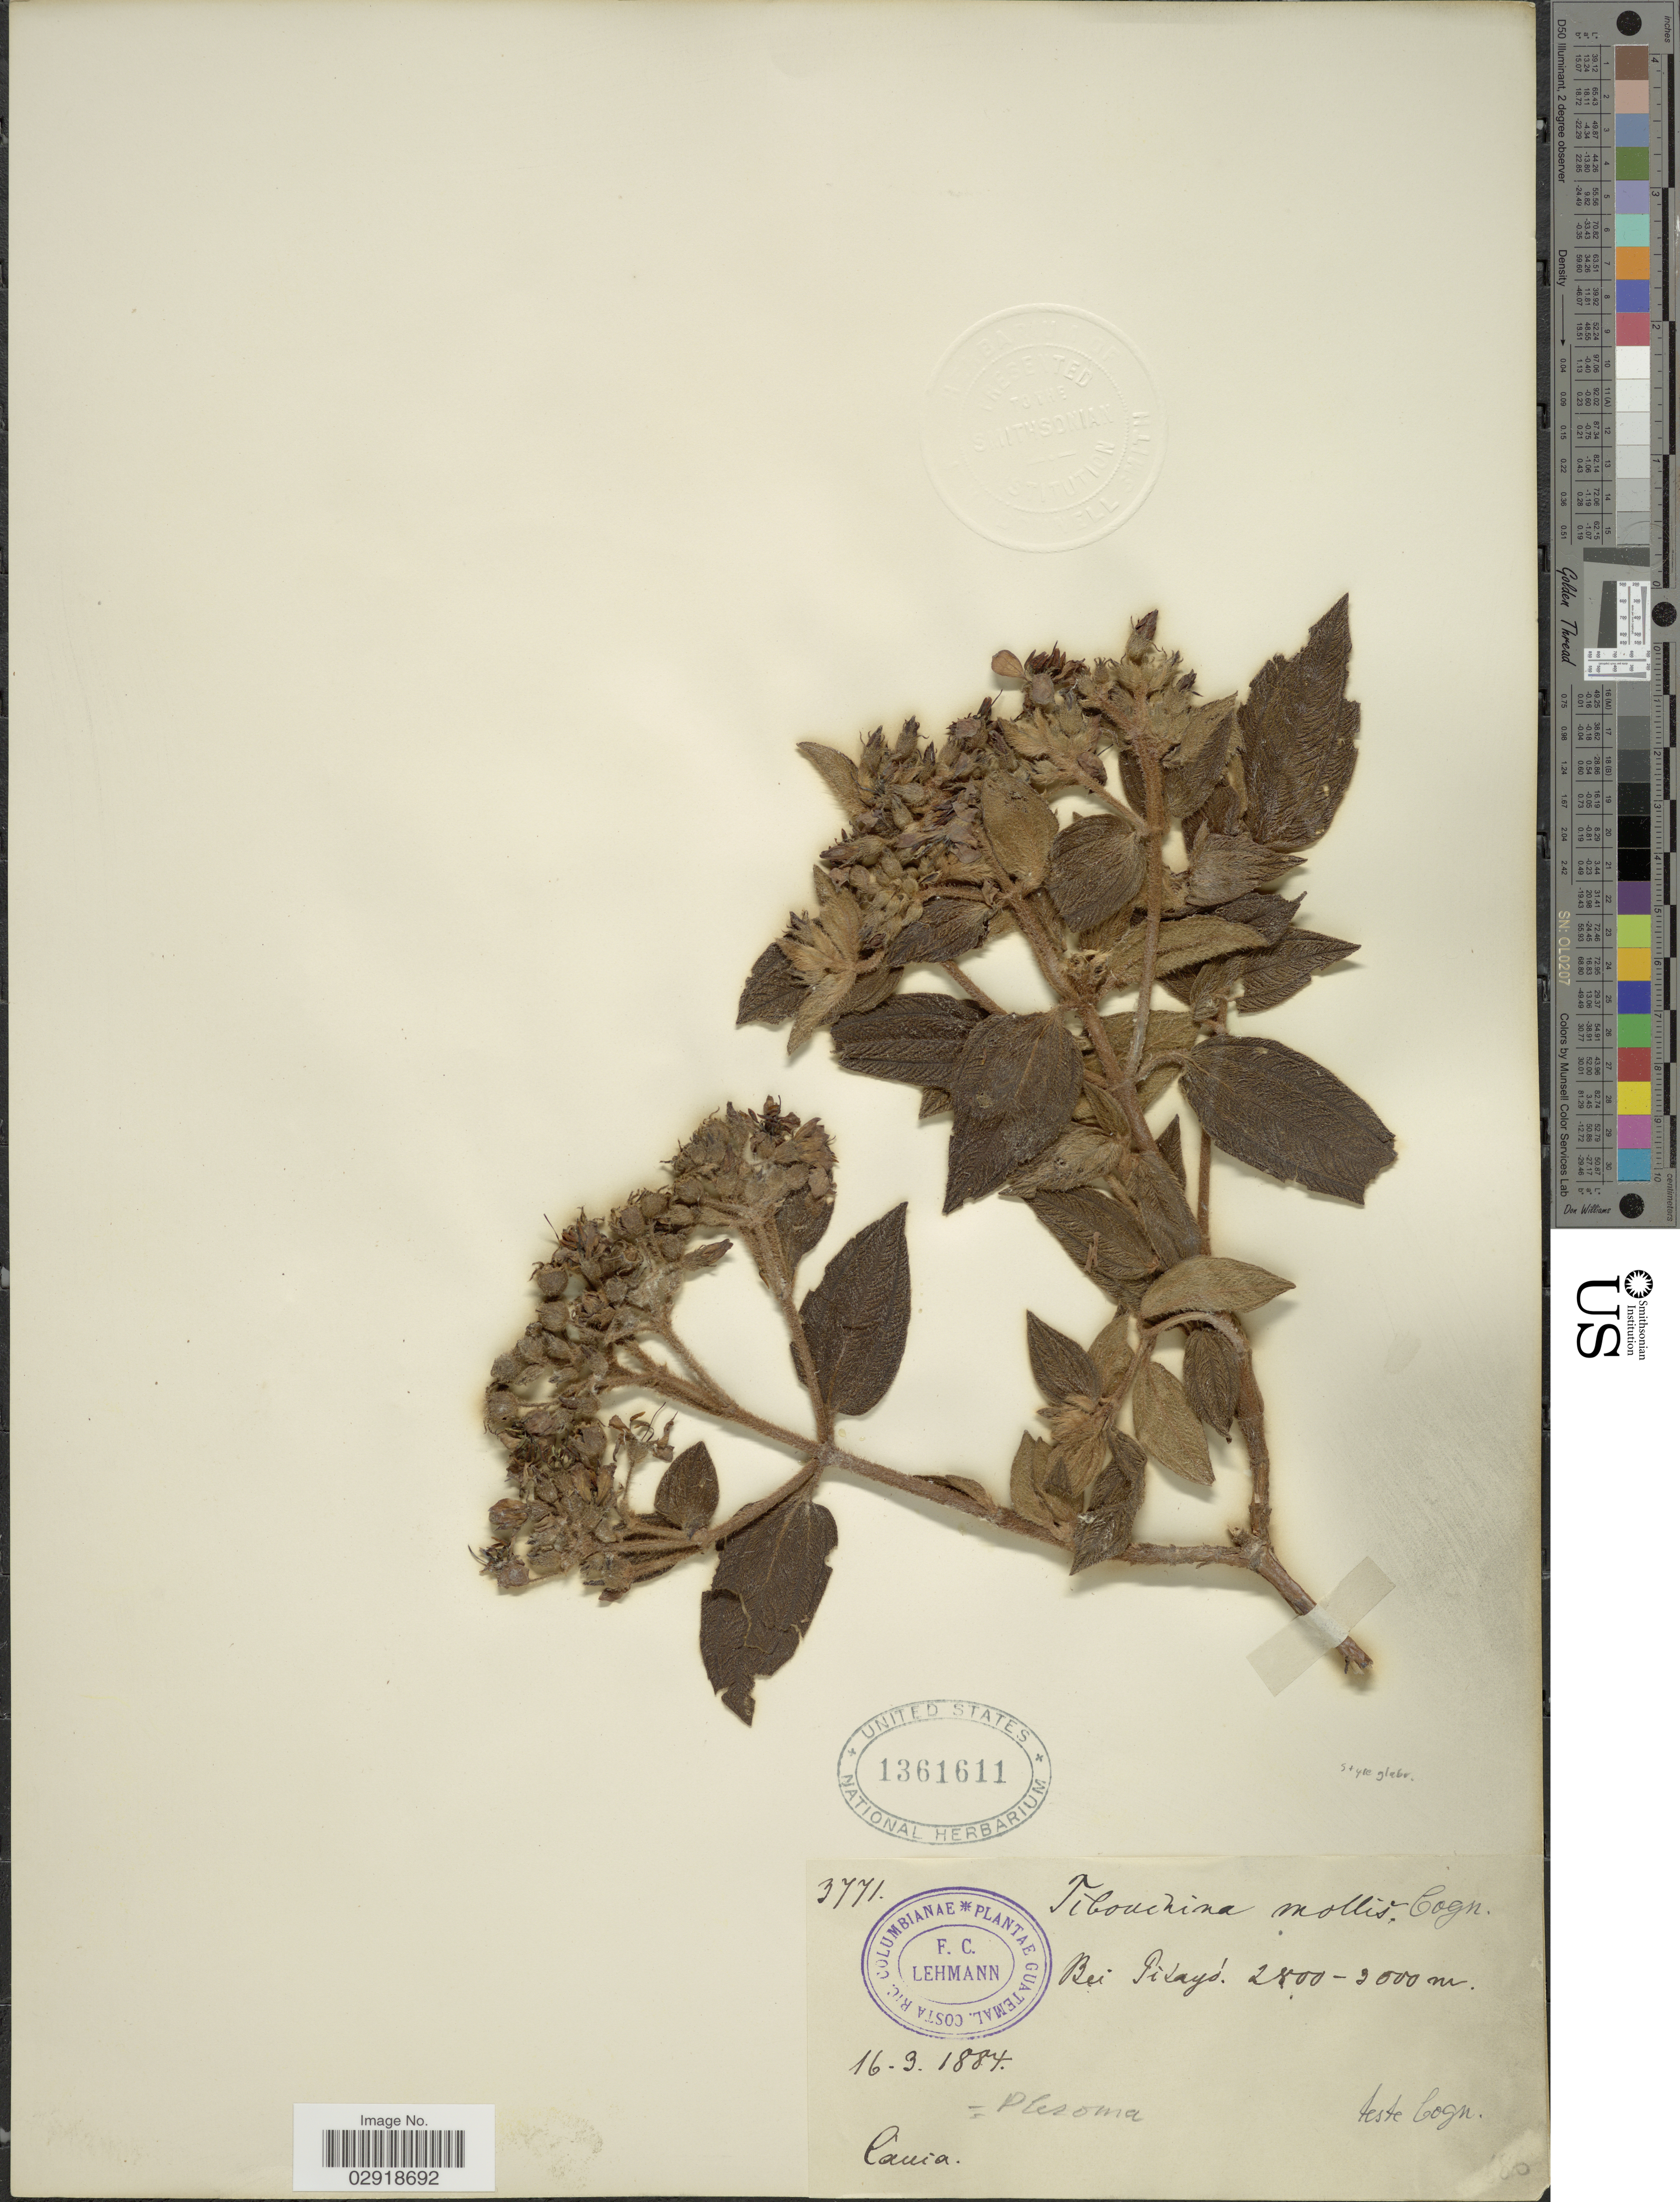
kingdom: Plantae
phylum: Tracheophyta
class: Magnoliopsida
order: Myrtales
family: Melastomataceae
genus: Chaetogastra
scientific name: Chaetogastra mollis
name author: (Bonpl.) DC.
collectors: F. C. Lehmann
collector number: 3771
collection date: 1884-03-16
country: Colombia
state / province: Cauca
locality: Bei Pitayó.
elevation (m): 2000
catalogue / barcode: US 1361611